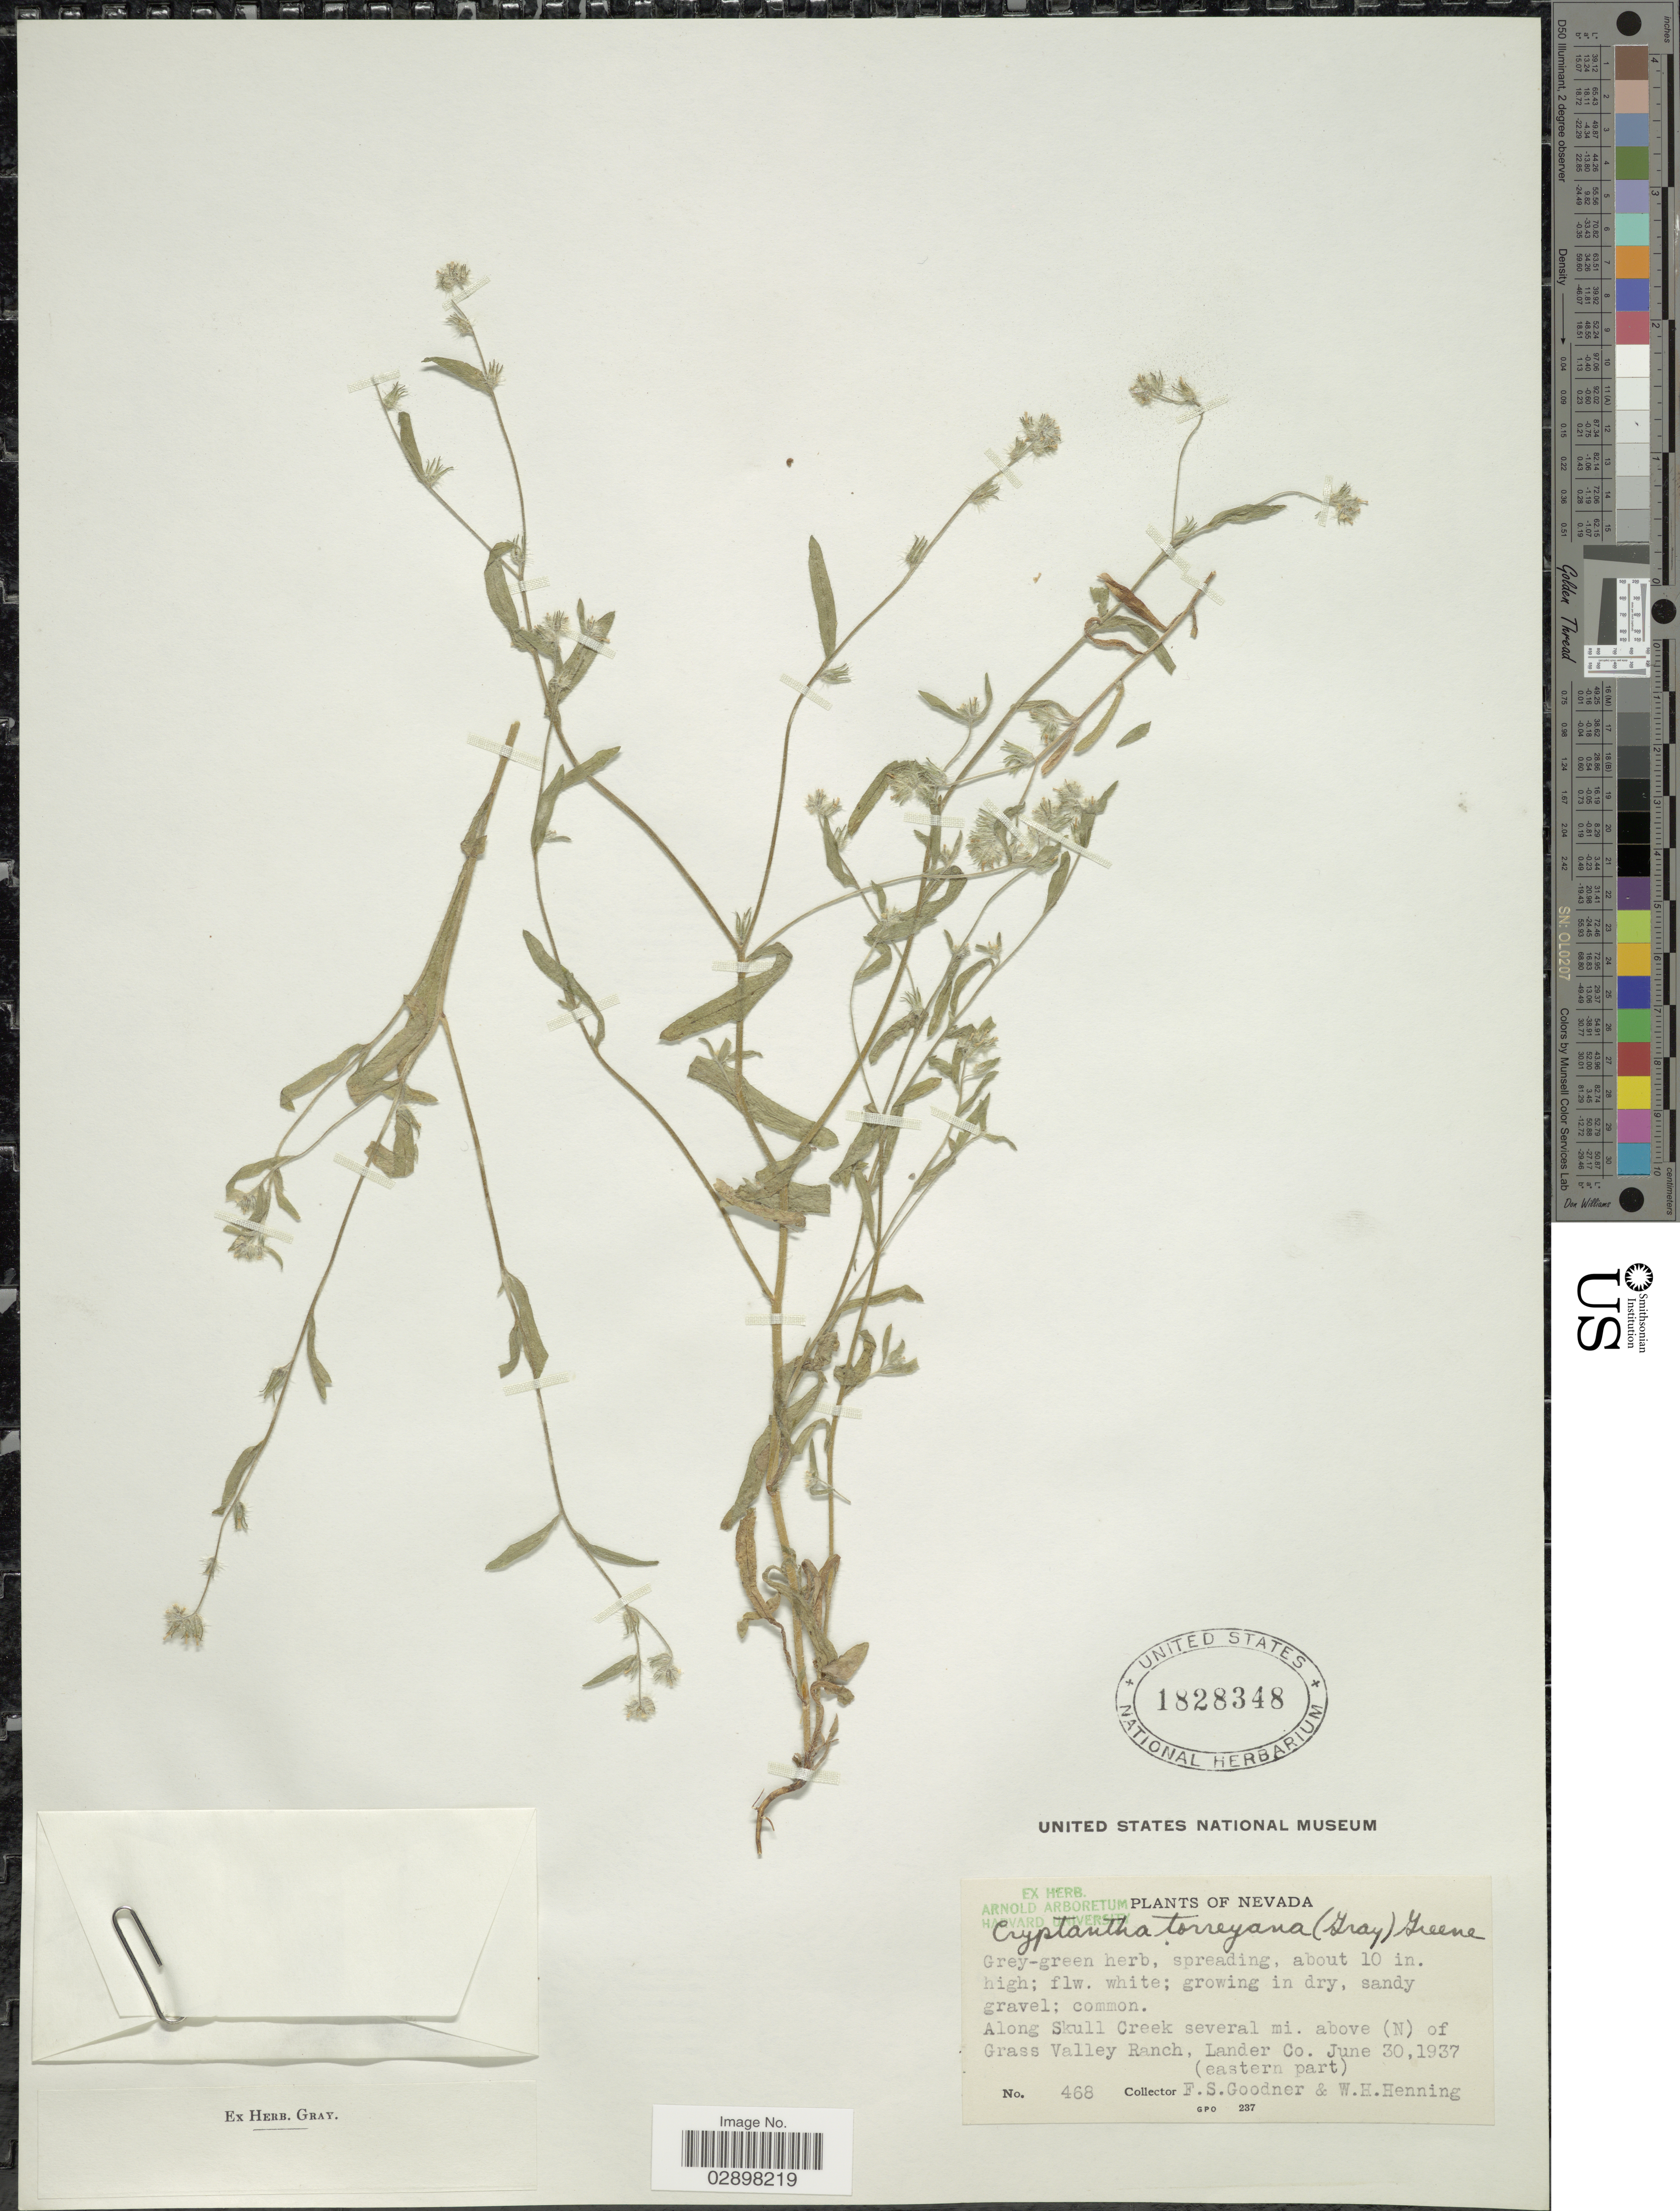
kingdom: Plantae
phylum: Tracheophyta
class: Magnoliopsida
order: Boraginales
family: Boraginaceae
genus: Cryptantha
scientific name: Cryptantha torreyana var. genuina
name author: I.M. Johnst.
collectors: F. Goodner & W. Henning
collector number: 468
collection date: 1937-06-30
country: United States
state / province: Nevada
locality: Along Skull Creek several mi. above (N) of Grass Valley Ranch, Lander Co. (eastern part).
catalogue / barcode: US 1828348